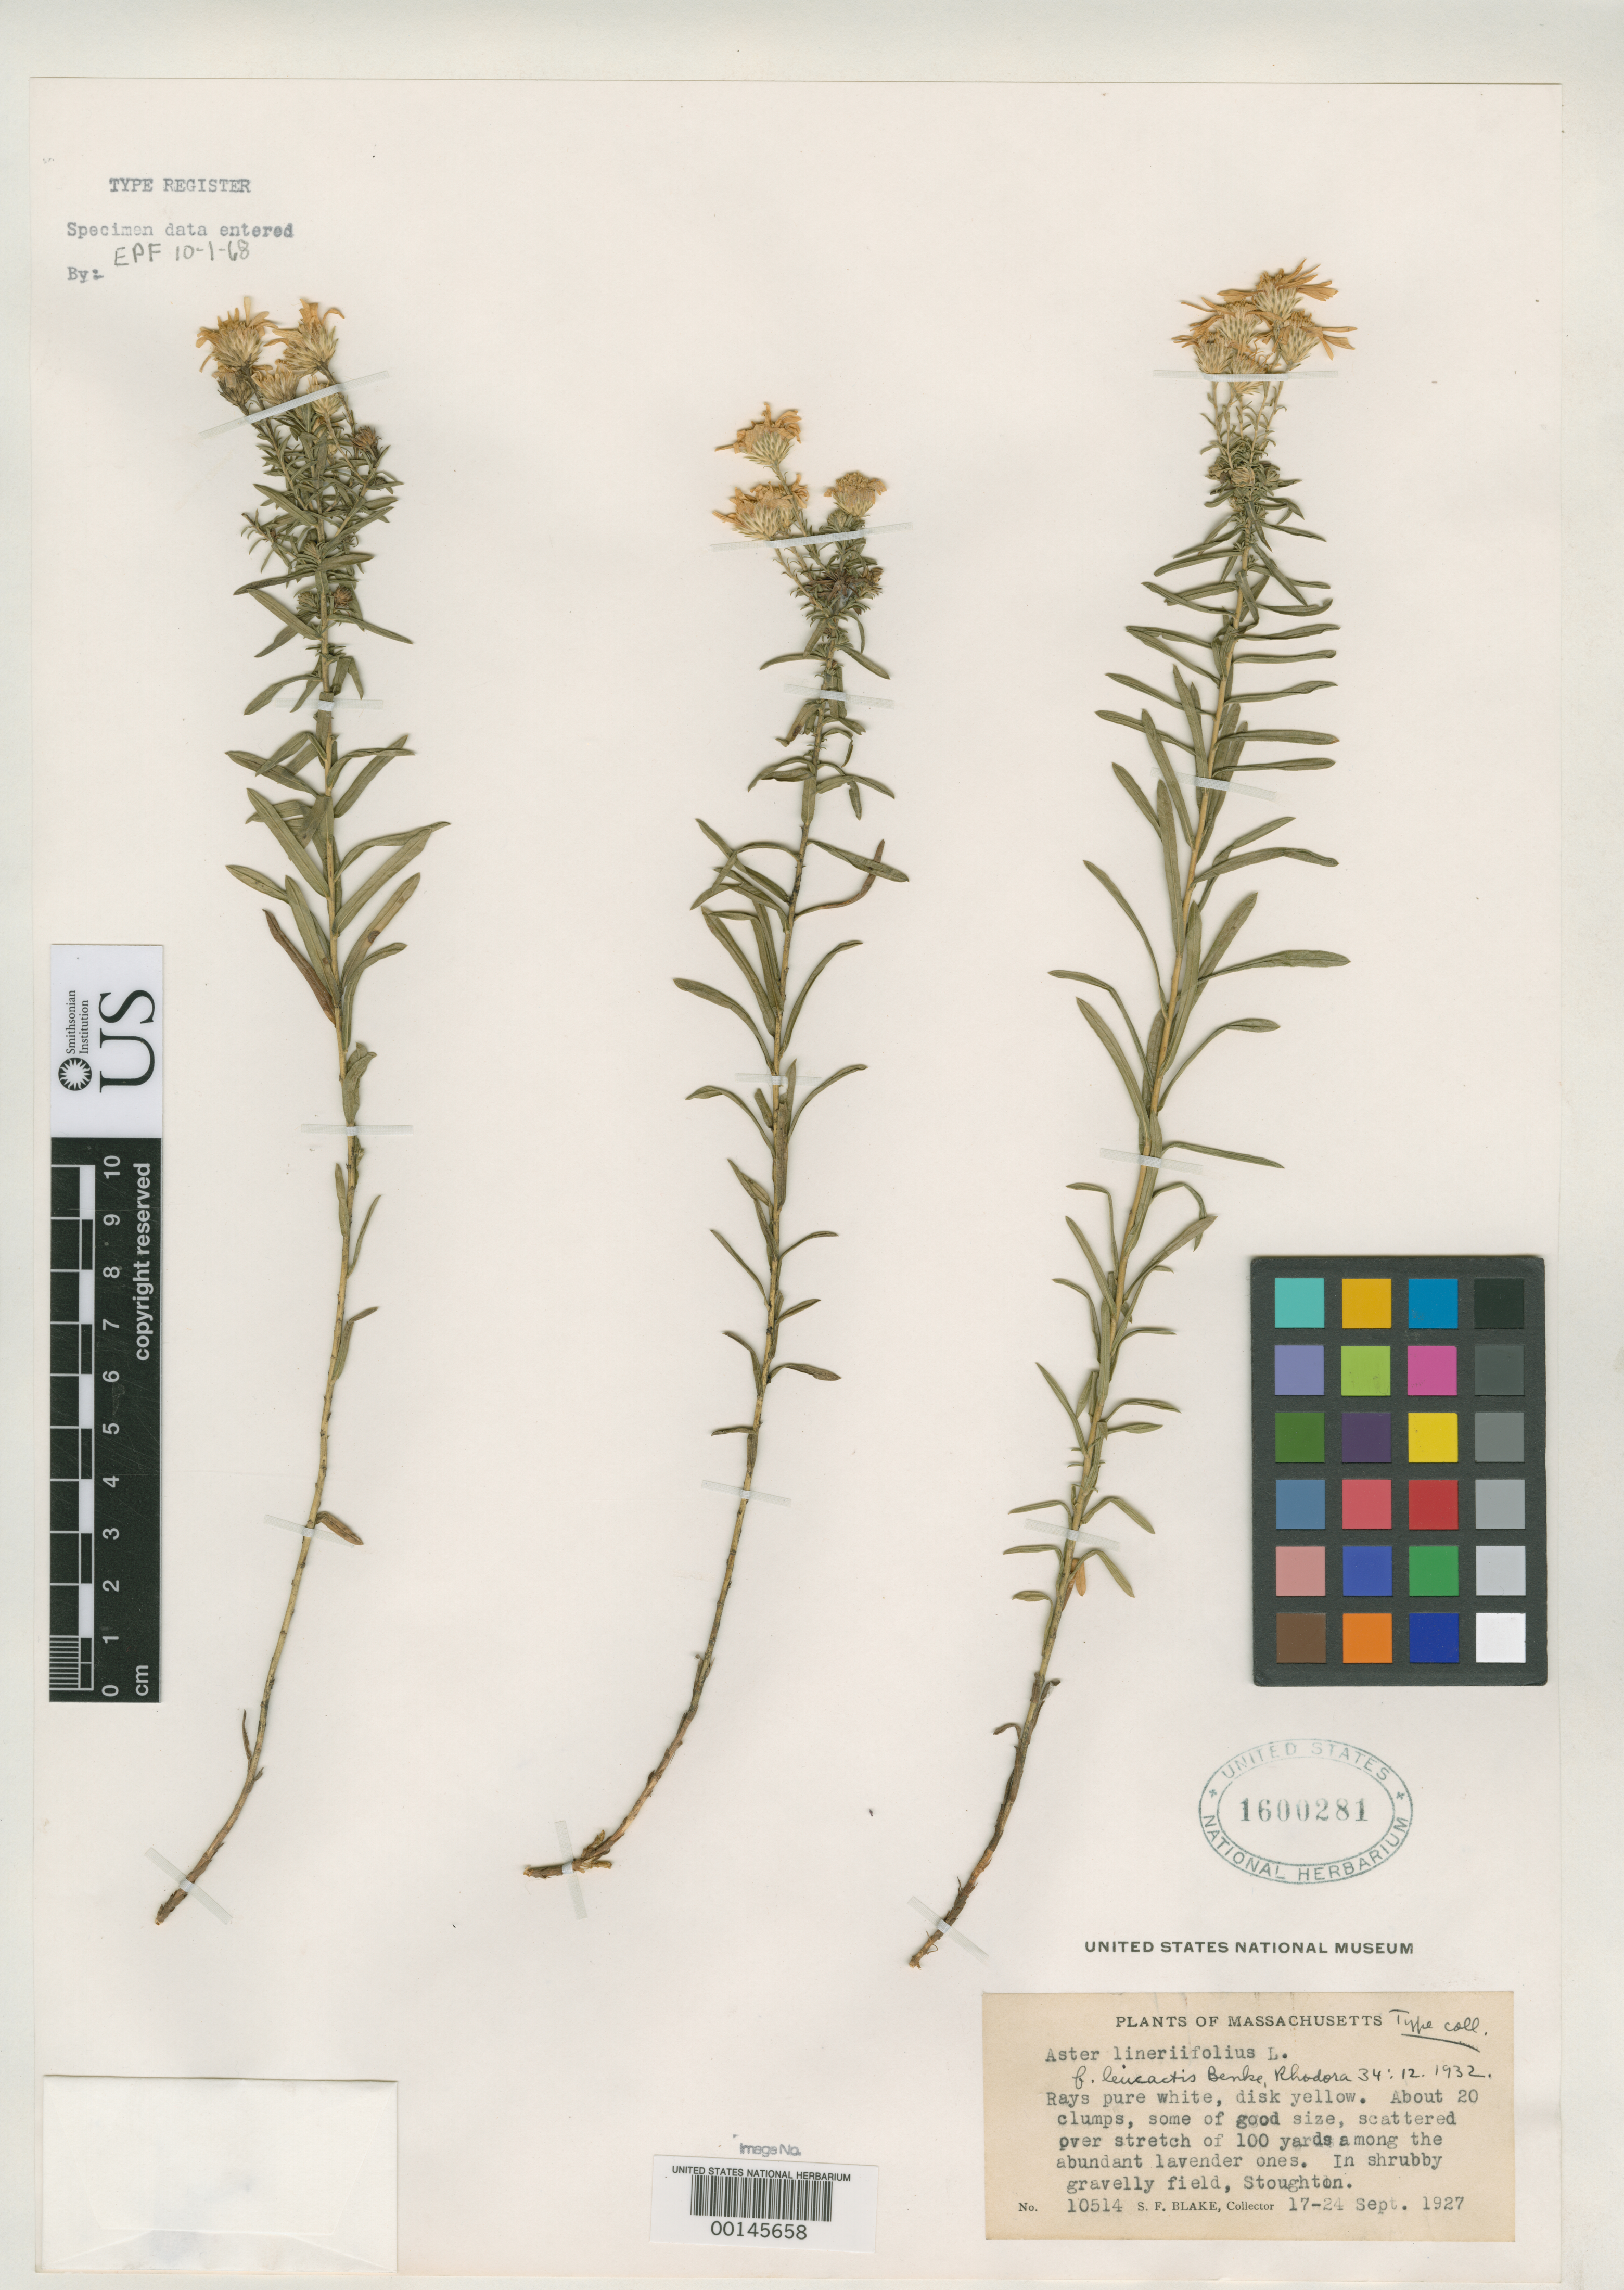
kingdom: Plantae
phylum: Tracheophyta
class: Magnoliopsida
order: Asterales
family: Asteraceae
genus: Aster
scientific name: Aster linariifolius f. leucactis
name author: Benke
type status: Isotype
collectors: S. Blake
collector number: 10514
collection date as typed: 17 Sep 1927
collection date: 1927-09-17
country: United States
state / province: Massachusetts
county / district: Norfolk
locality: Stoughton.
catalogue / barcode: US 1600281